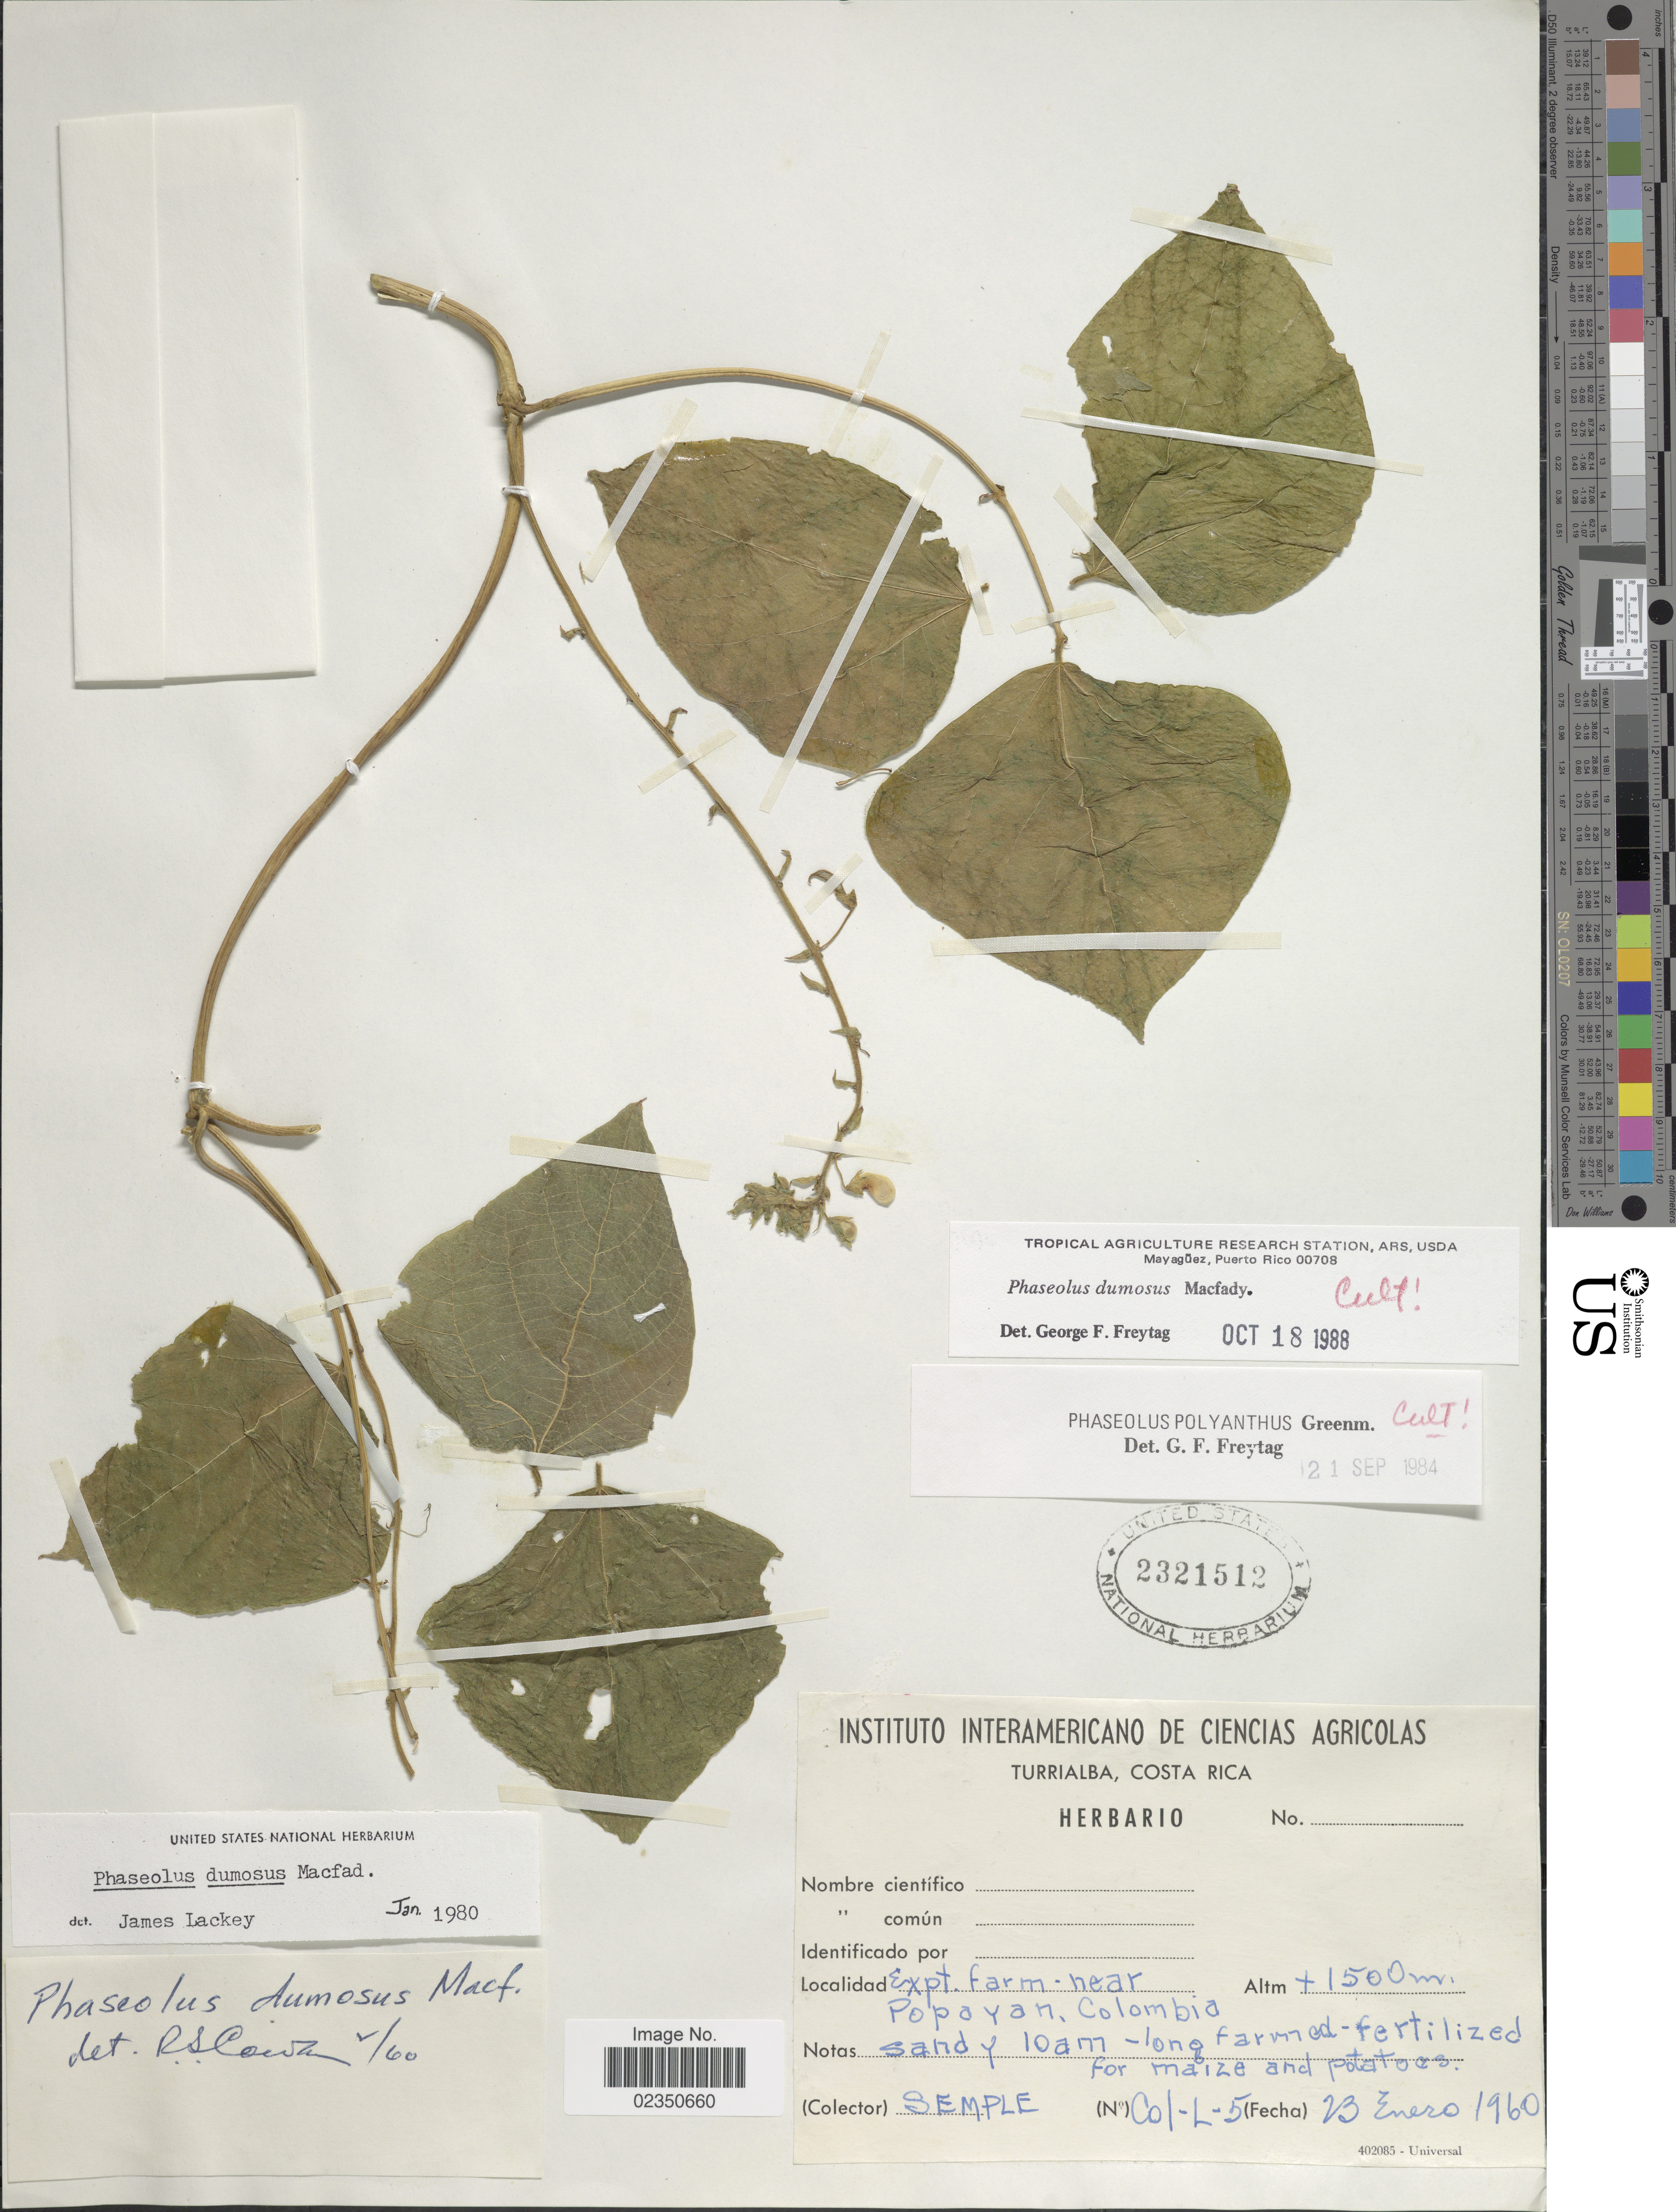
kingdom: Plantae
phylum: Tracheophyta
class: Magnoliopsida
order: Fabales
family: Fabaceae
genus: Phaseolus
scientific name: Phaseolus dumosus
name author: Macfad.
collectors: Semple, --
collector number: Col-L-5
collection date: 1960-01-23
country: Colombia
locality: Expt. farm near Popayan.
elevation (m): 1500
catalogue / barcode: US 2321512